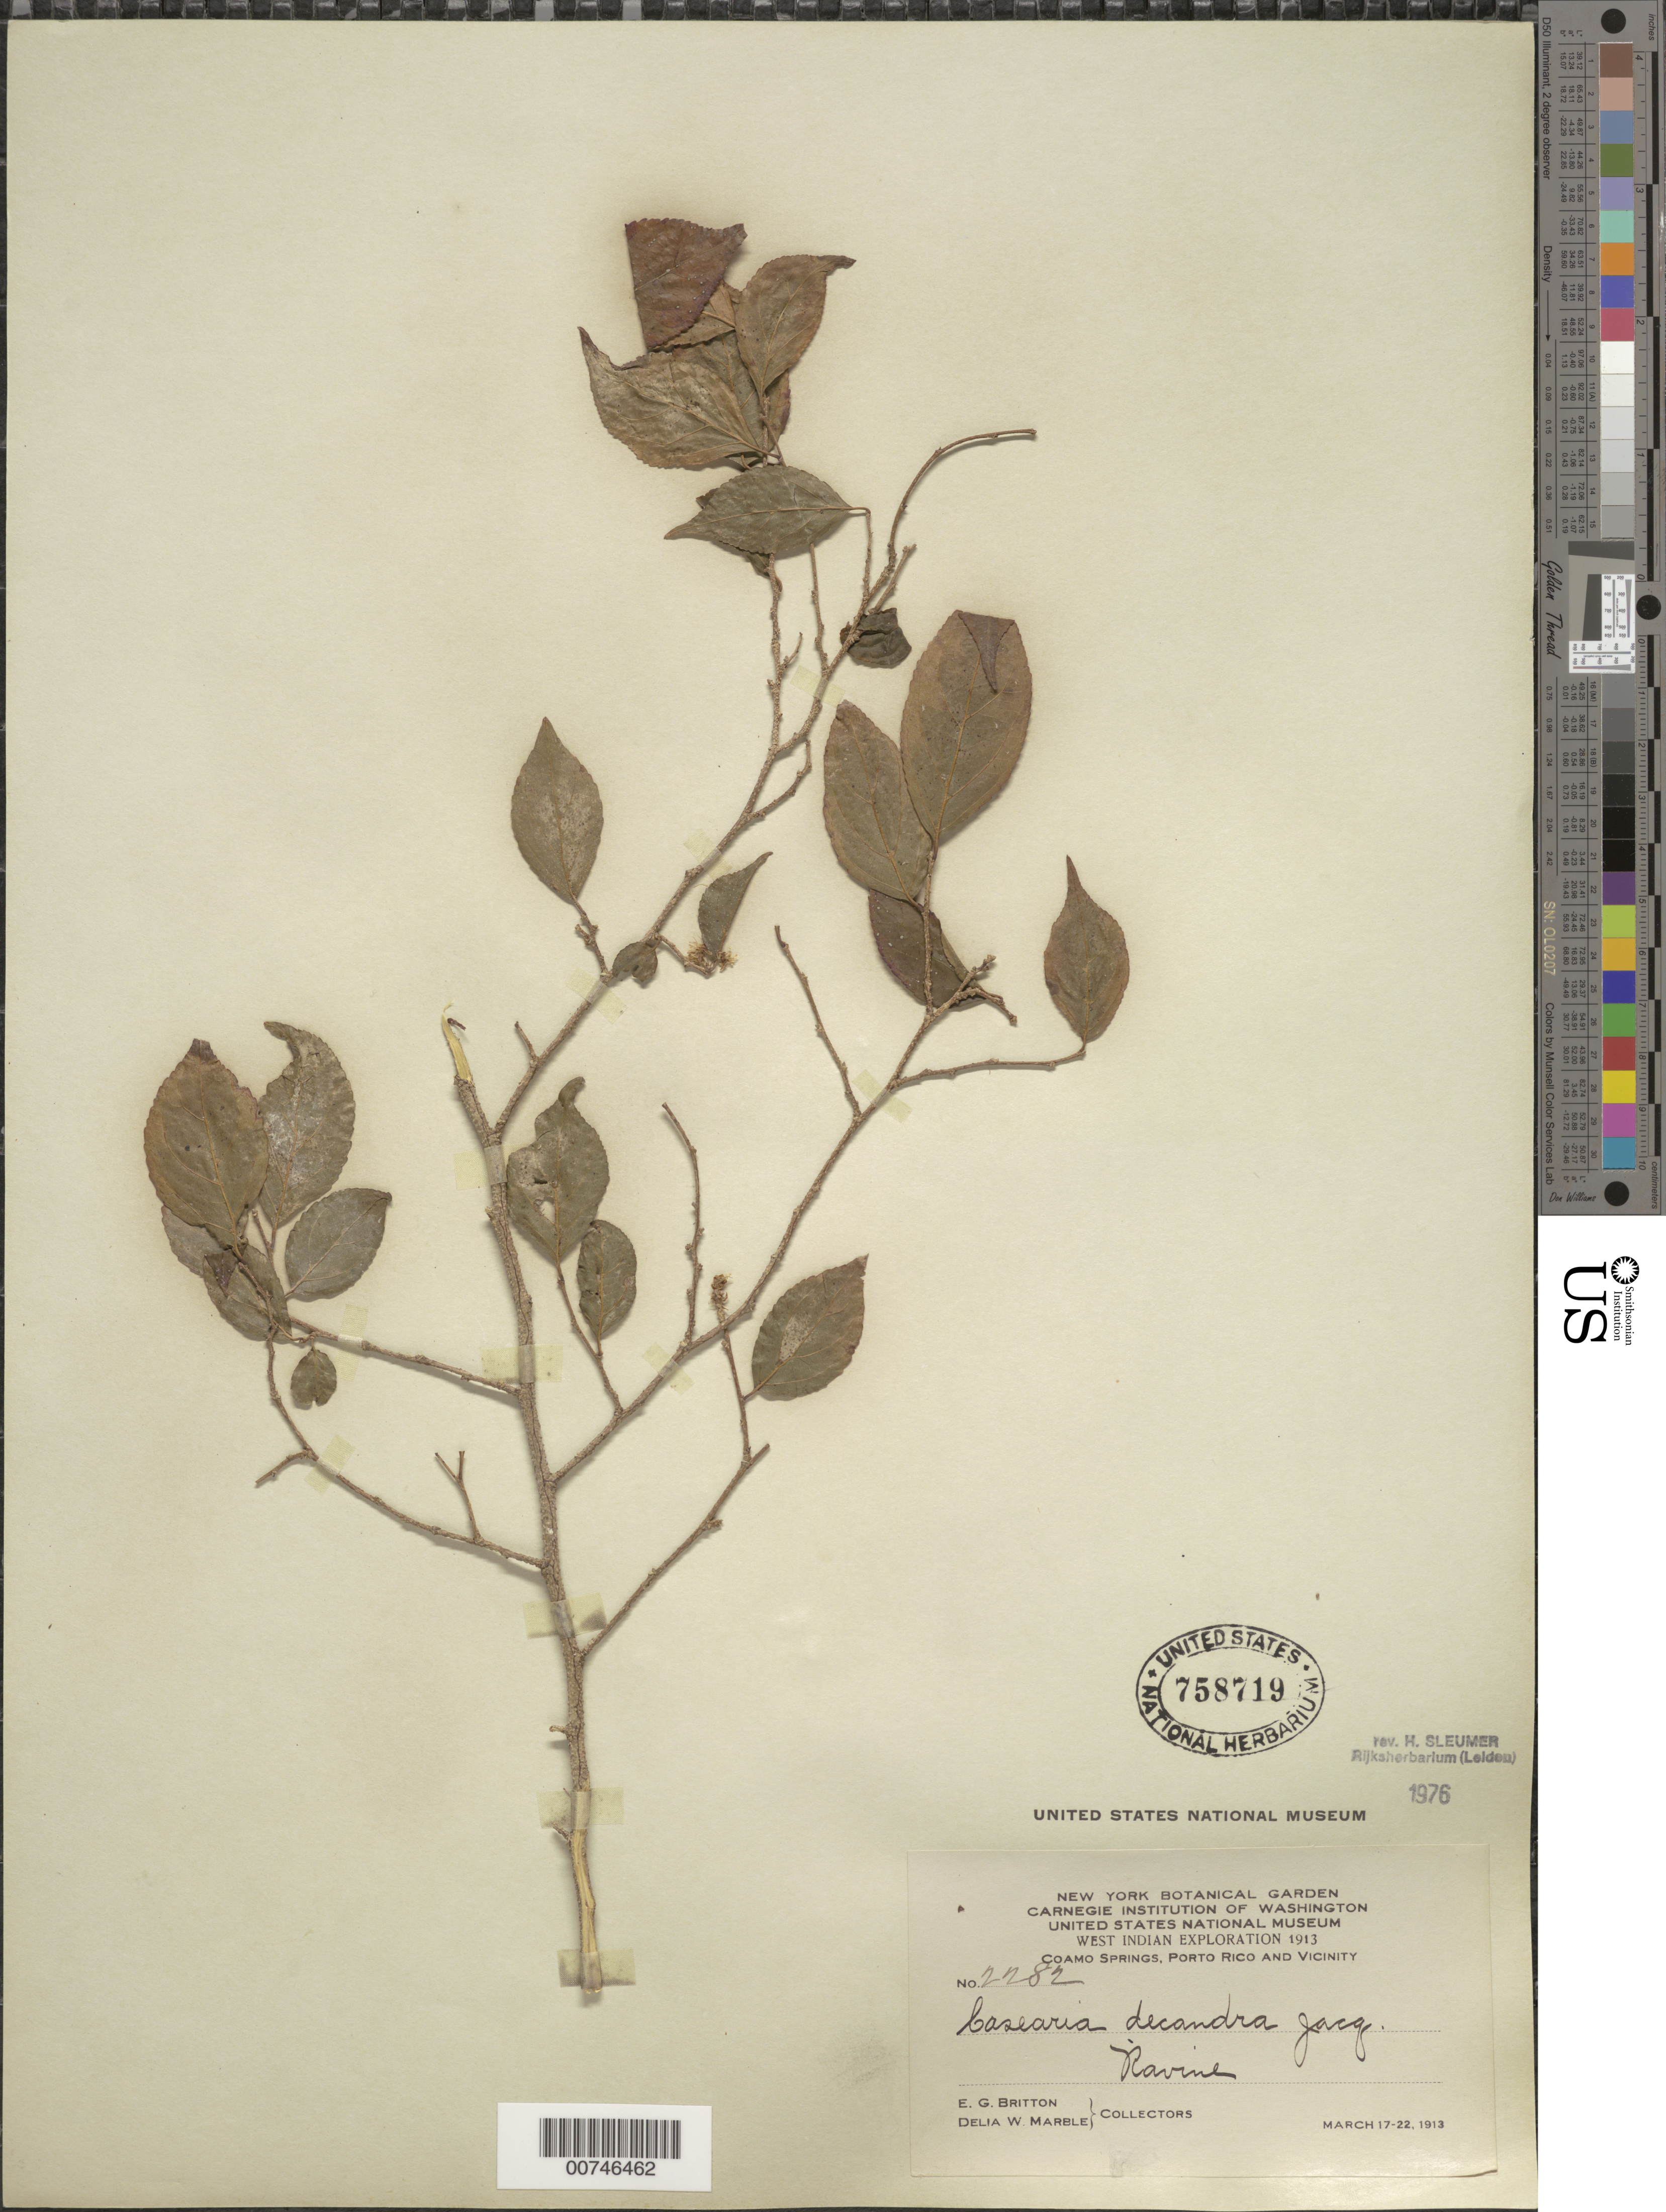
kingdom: Plantae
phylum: Tracheophyta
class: Magnoliopsida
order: Malpighiales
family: Salicaceae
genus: Casearia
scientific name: Casearia decandra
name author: Jacq.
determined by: Sleumer, H. O.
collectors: E. G. Britton & D. W. Marble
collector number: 2282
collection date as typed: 17 Mar 1913 to 22 Mar 1913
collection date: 1913-03-17/1913-03-22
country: Puerto Rico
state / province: Coamo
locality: Coamo Springs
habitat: Ravine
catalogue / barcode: US 758719